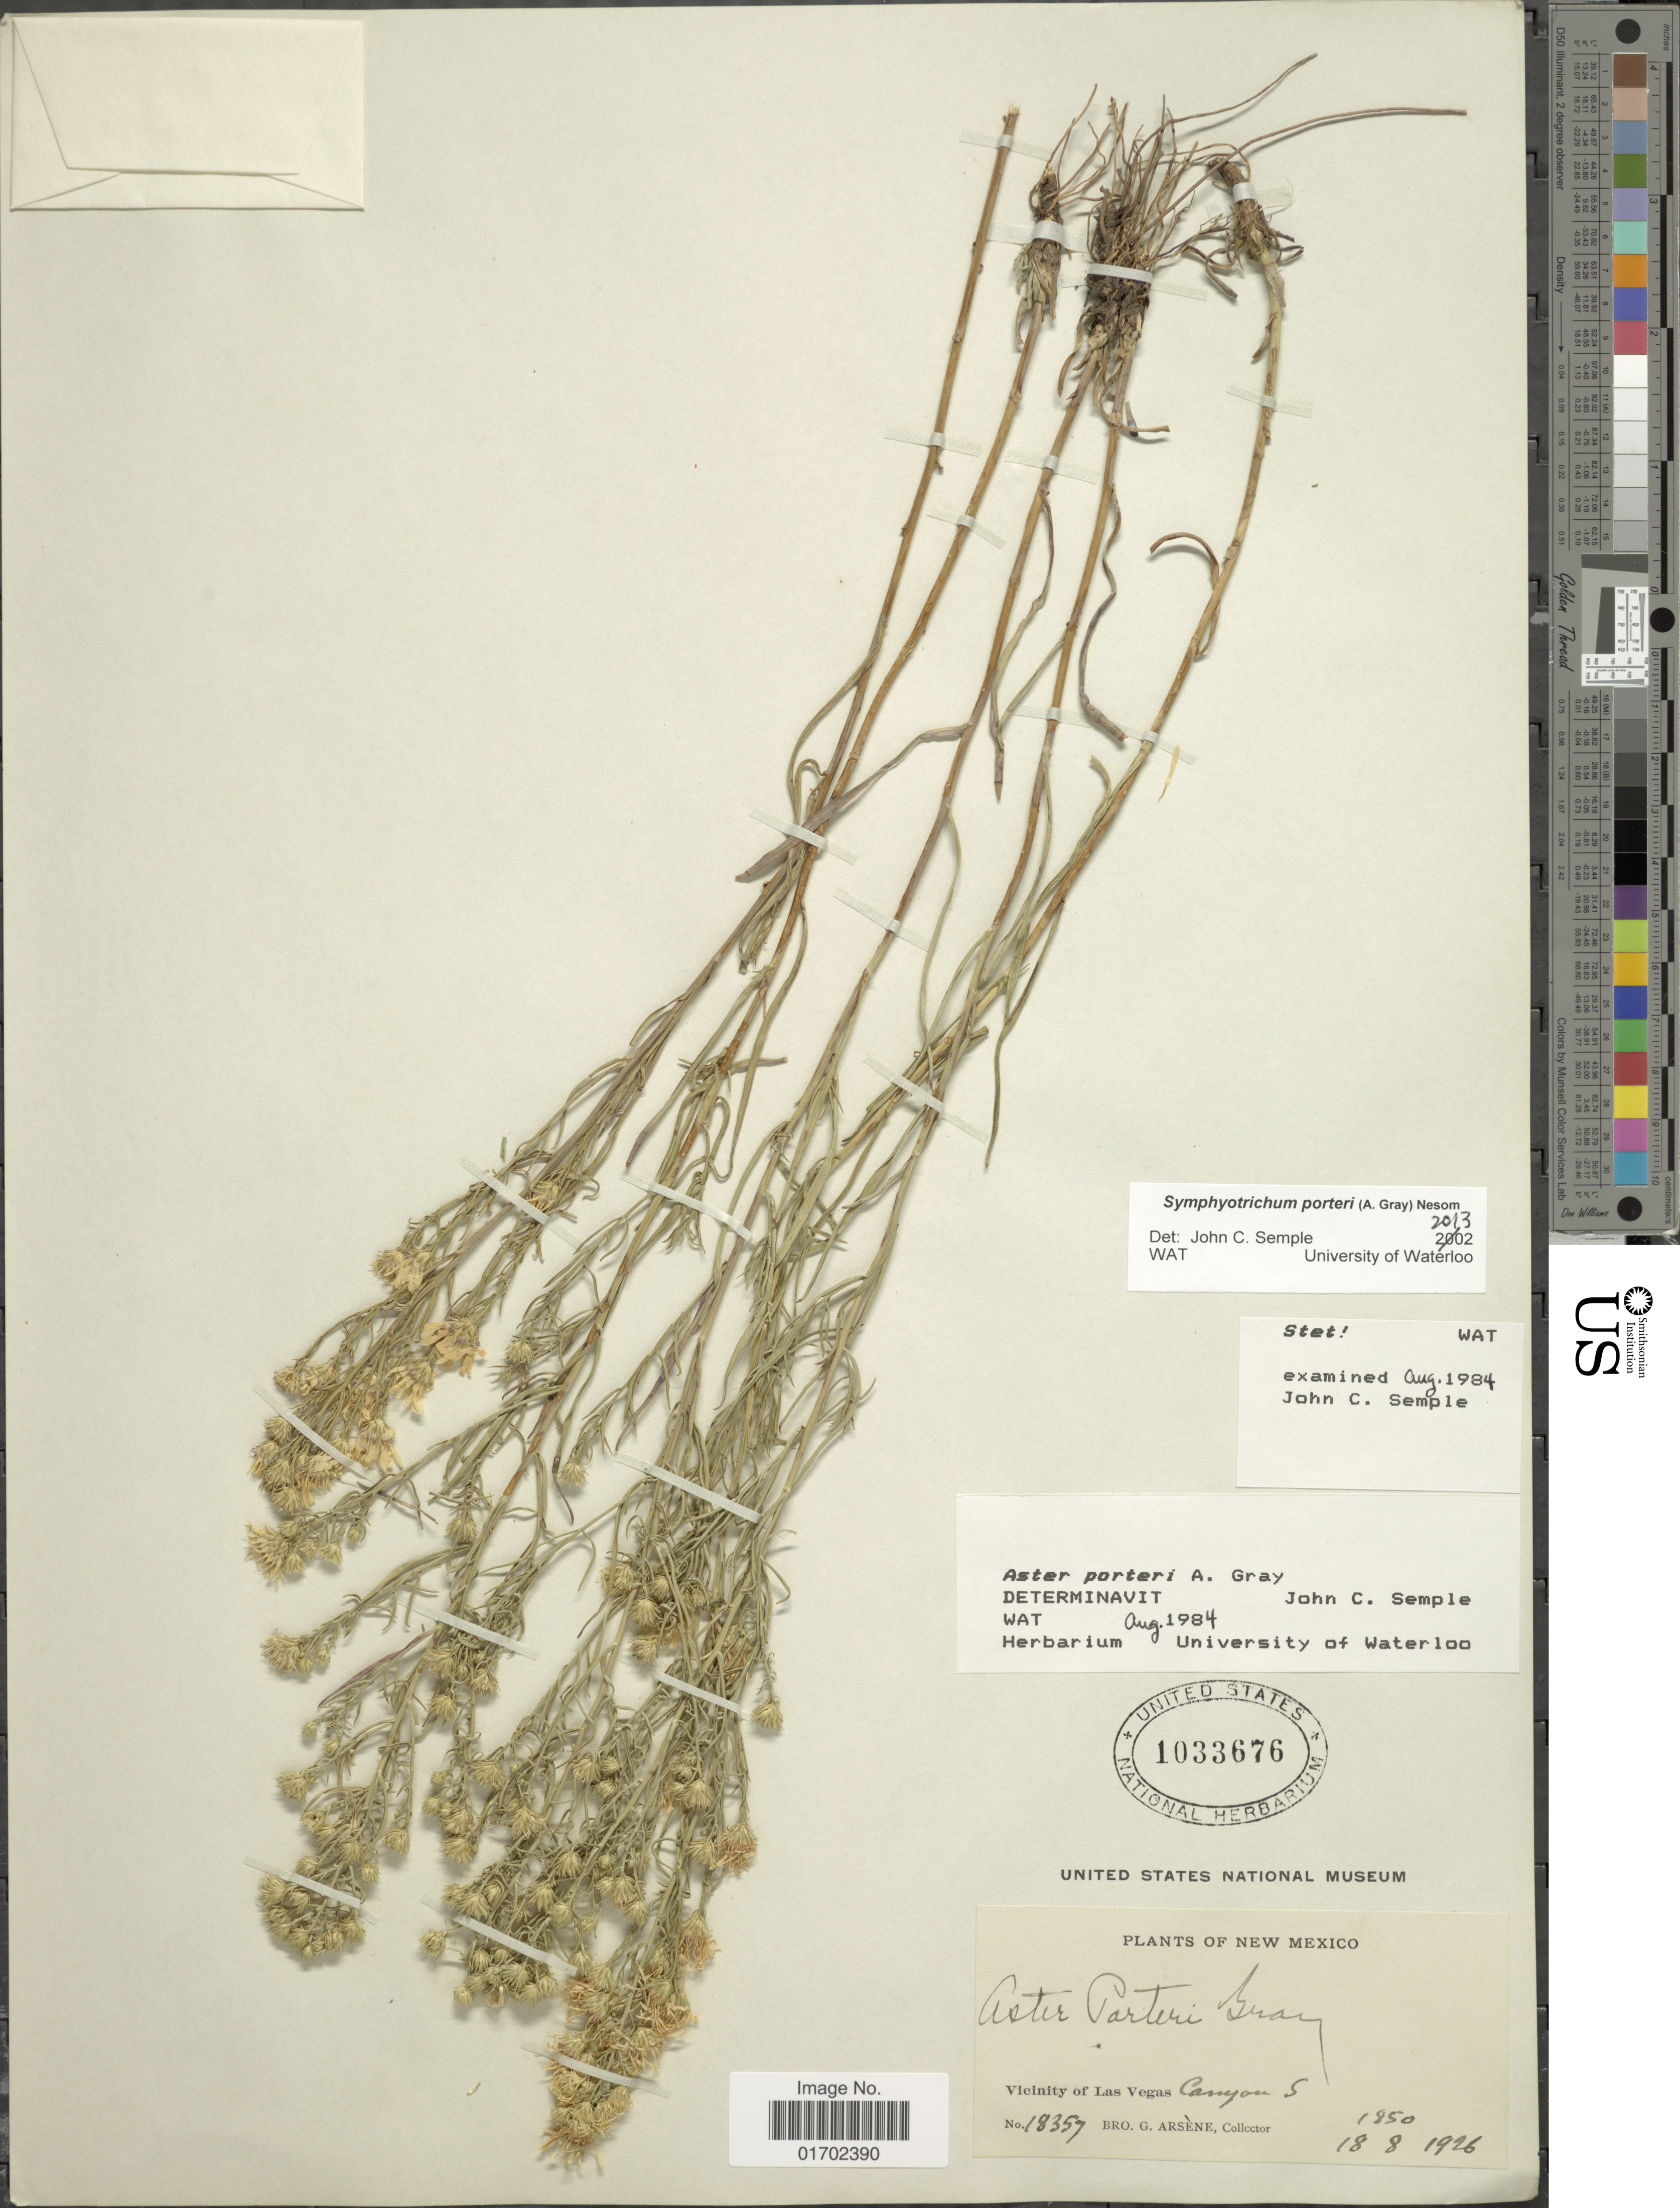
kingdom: Plantae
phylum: Tracheophyta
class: Magnoliopsida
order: Asterales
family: Asteraceae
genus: Symphyotrichum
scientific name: Symphyotrichum porteri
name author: (A. Gray) G.L. Nesom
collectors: Bro. G. Arsène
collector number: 18357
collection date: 1926-08-18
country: United States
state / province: New Mexico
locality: New Mexico. Vicinity of Las Vegas, Canyon S.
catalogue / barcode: US 1033676